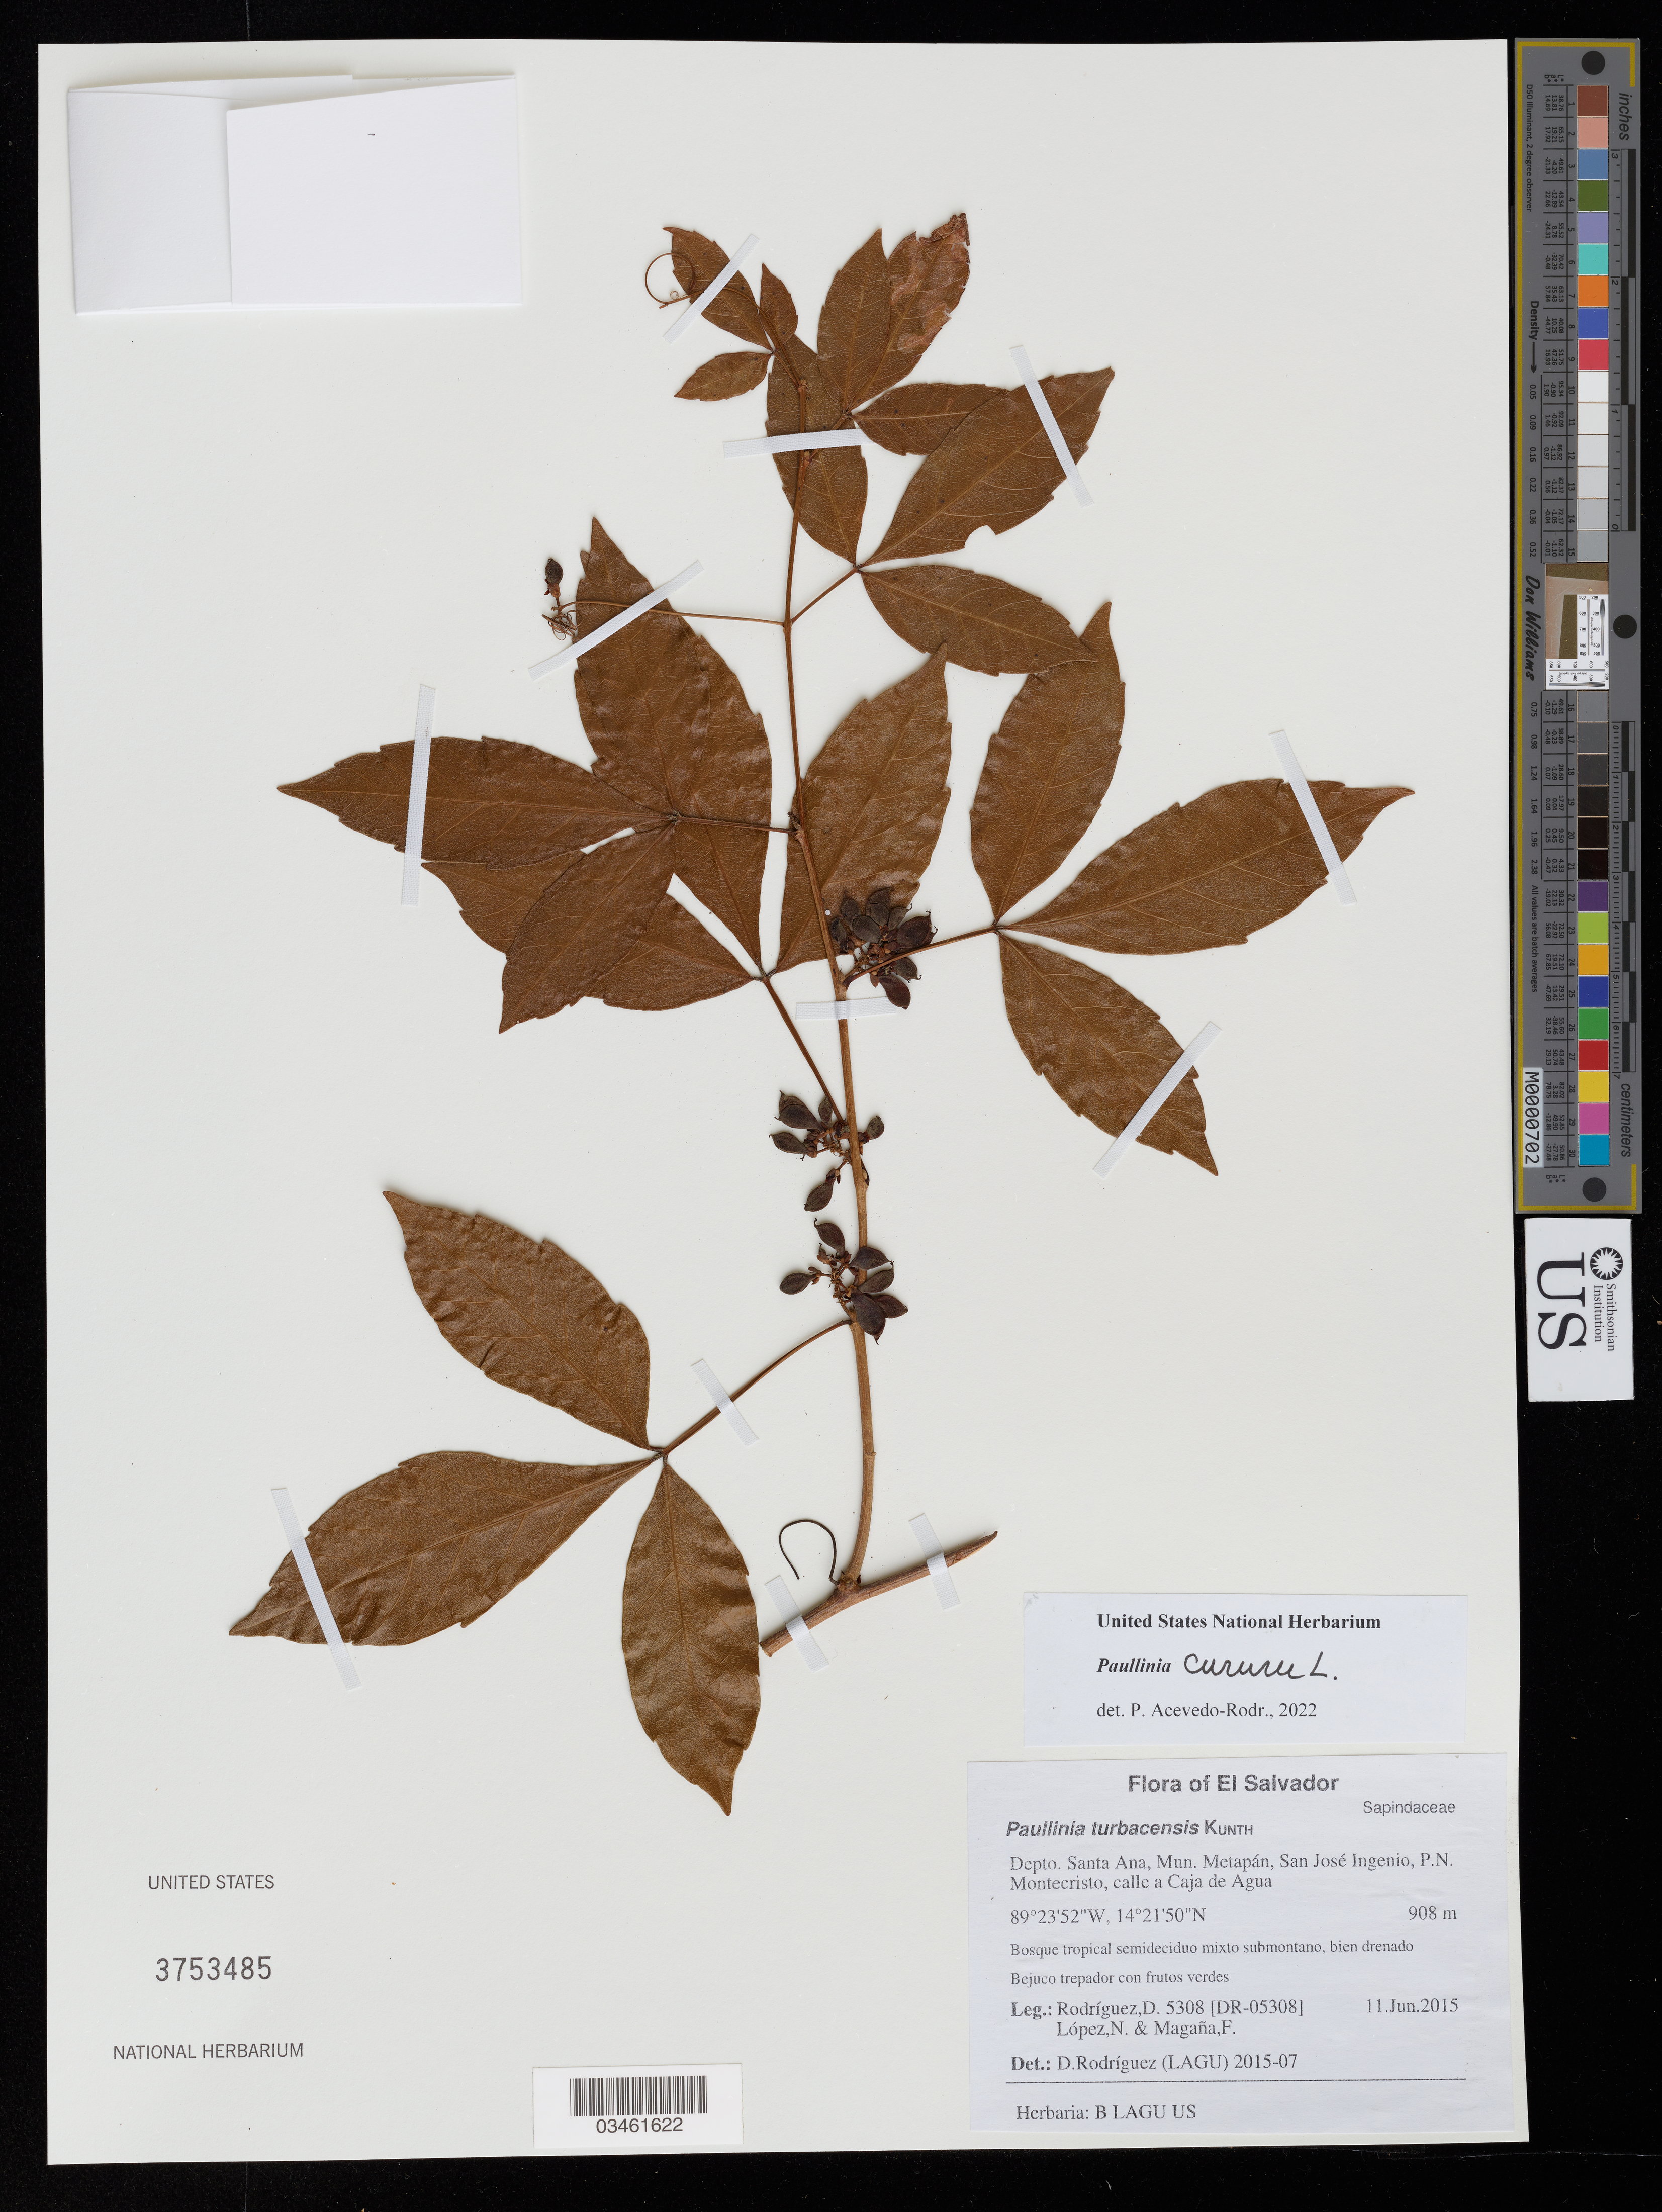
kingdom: Plantae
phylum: Tracheophyta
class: Magnoliopsida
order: Sapindales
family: Sapindaceae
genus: Paullinia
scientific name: Paullinia cururu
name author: L.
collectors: D. Rodriguez, N. Lopez & F. Magaña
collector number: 5308 [DR-05308]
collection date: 2015-06-11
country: El Salvador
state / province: Santa Ana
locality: Depto. Santa Ana, Mun. Metapán, San José Ingenio, P. N. Montecristo, calle a Caja de Agua.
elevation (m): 908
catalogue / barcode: US 3753485